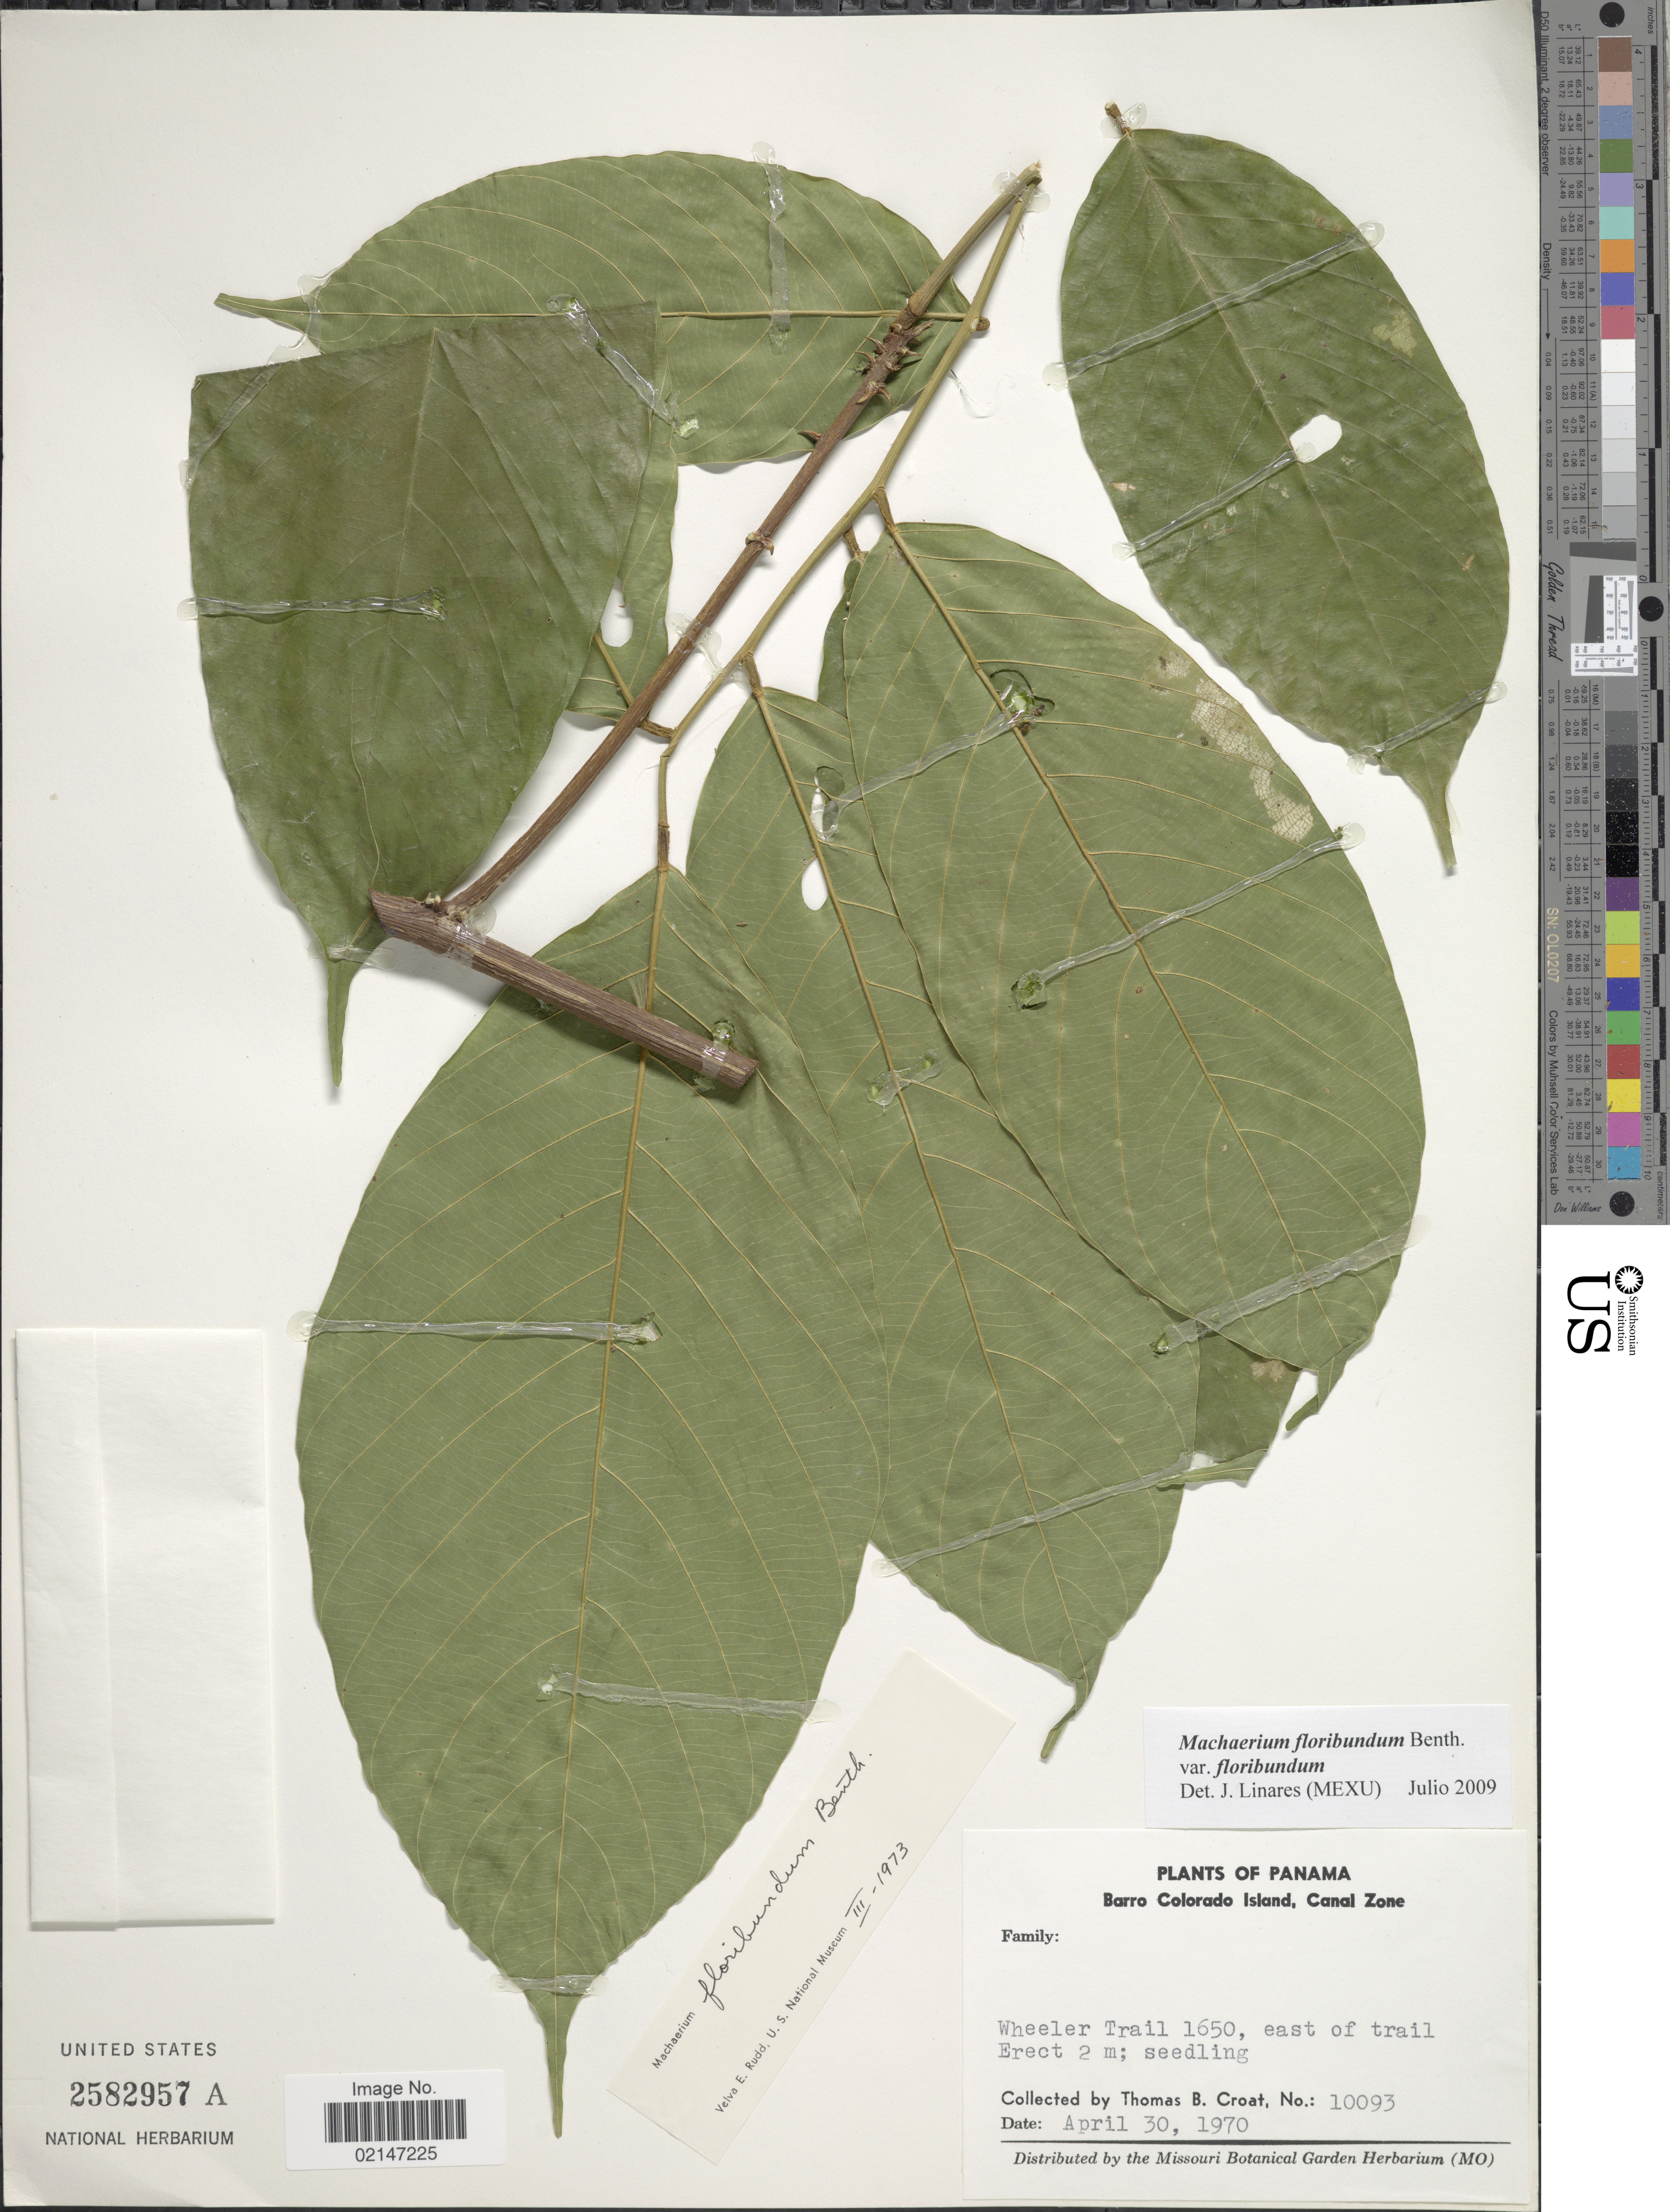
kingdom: Plantae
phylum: Tracheophyta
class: Magnoliopsida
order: Fabales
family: Fabaceae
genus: Machaerium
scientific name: Machaerium floribundum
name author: Benth.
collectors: T. B. Croat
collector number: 10093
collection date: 1970-04-30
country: Panama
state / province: Panamá Oeste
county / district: Canal Zone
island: Barro Colorado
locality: Barro Colorado Island, Canal Zone, Wheeler TRail 1650, east of trail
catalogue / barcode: US 2582957A